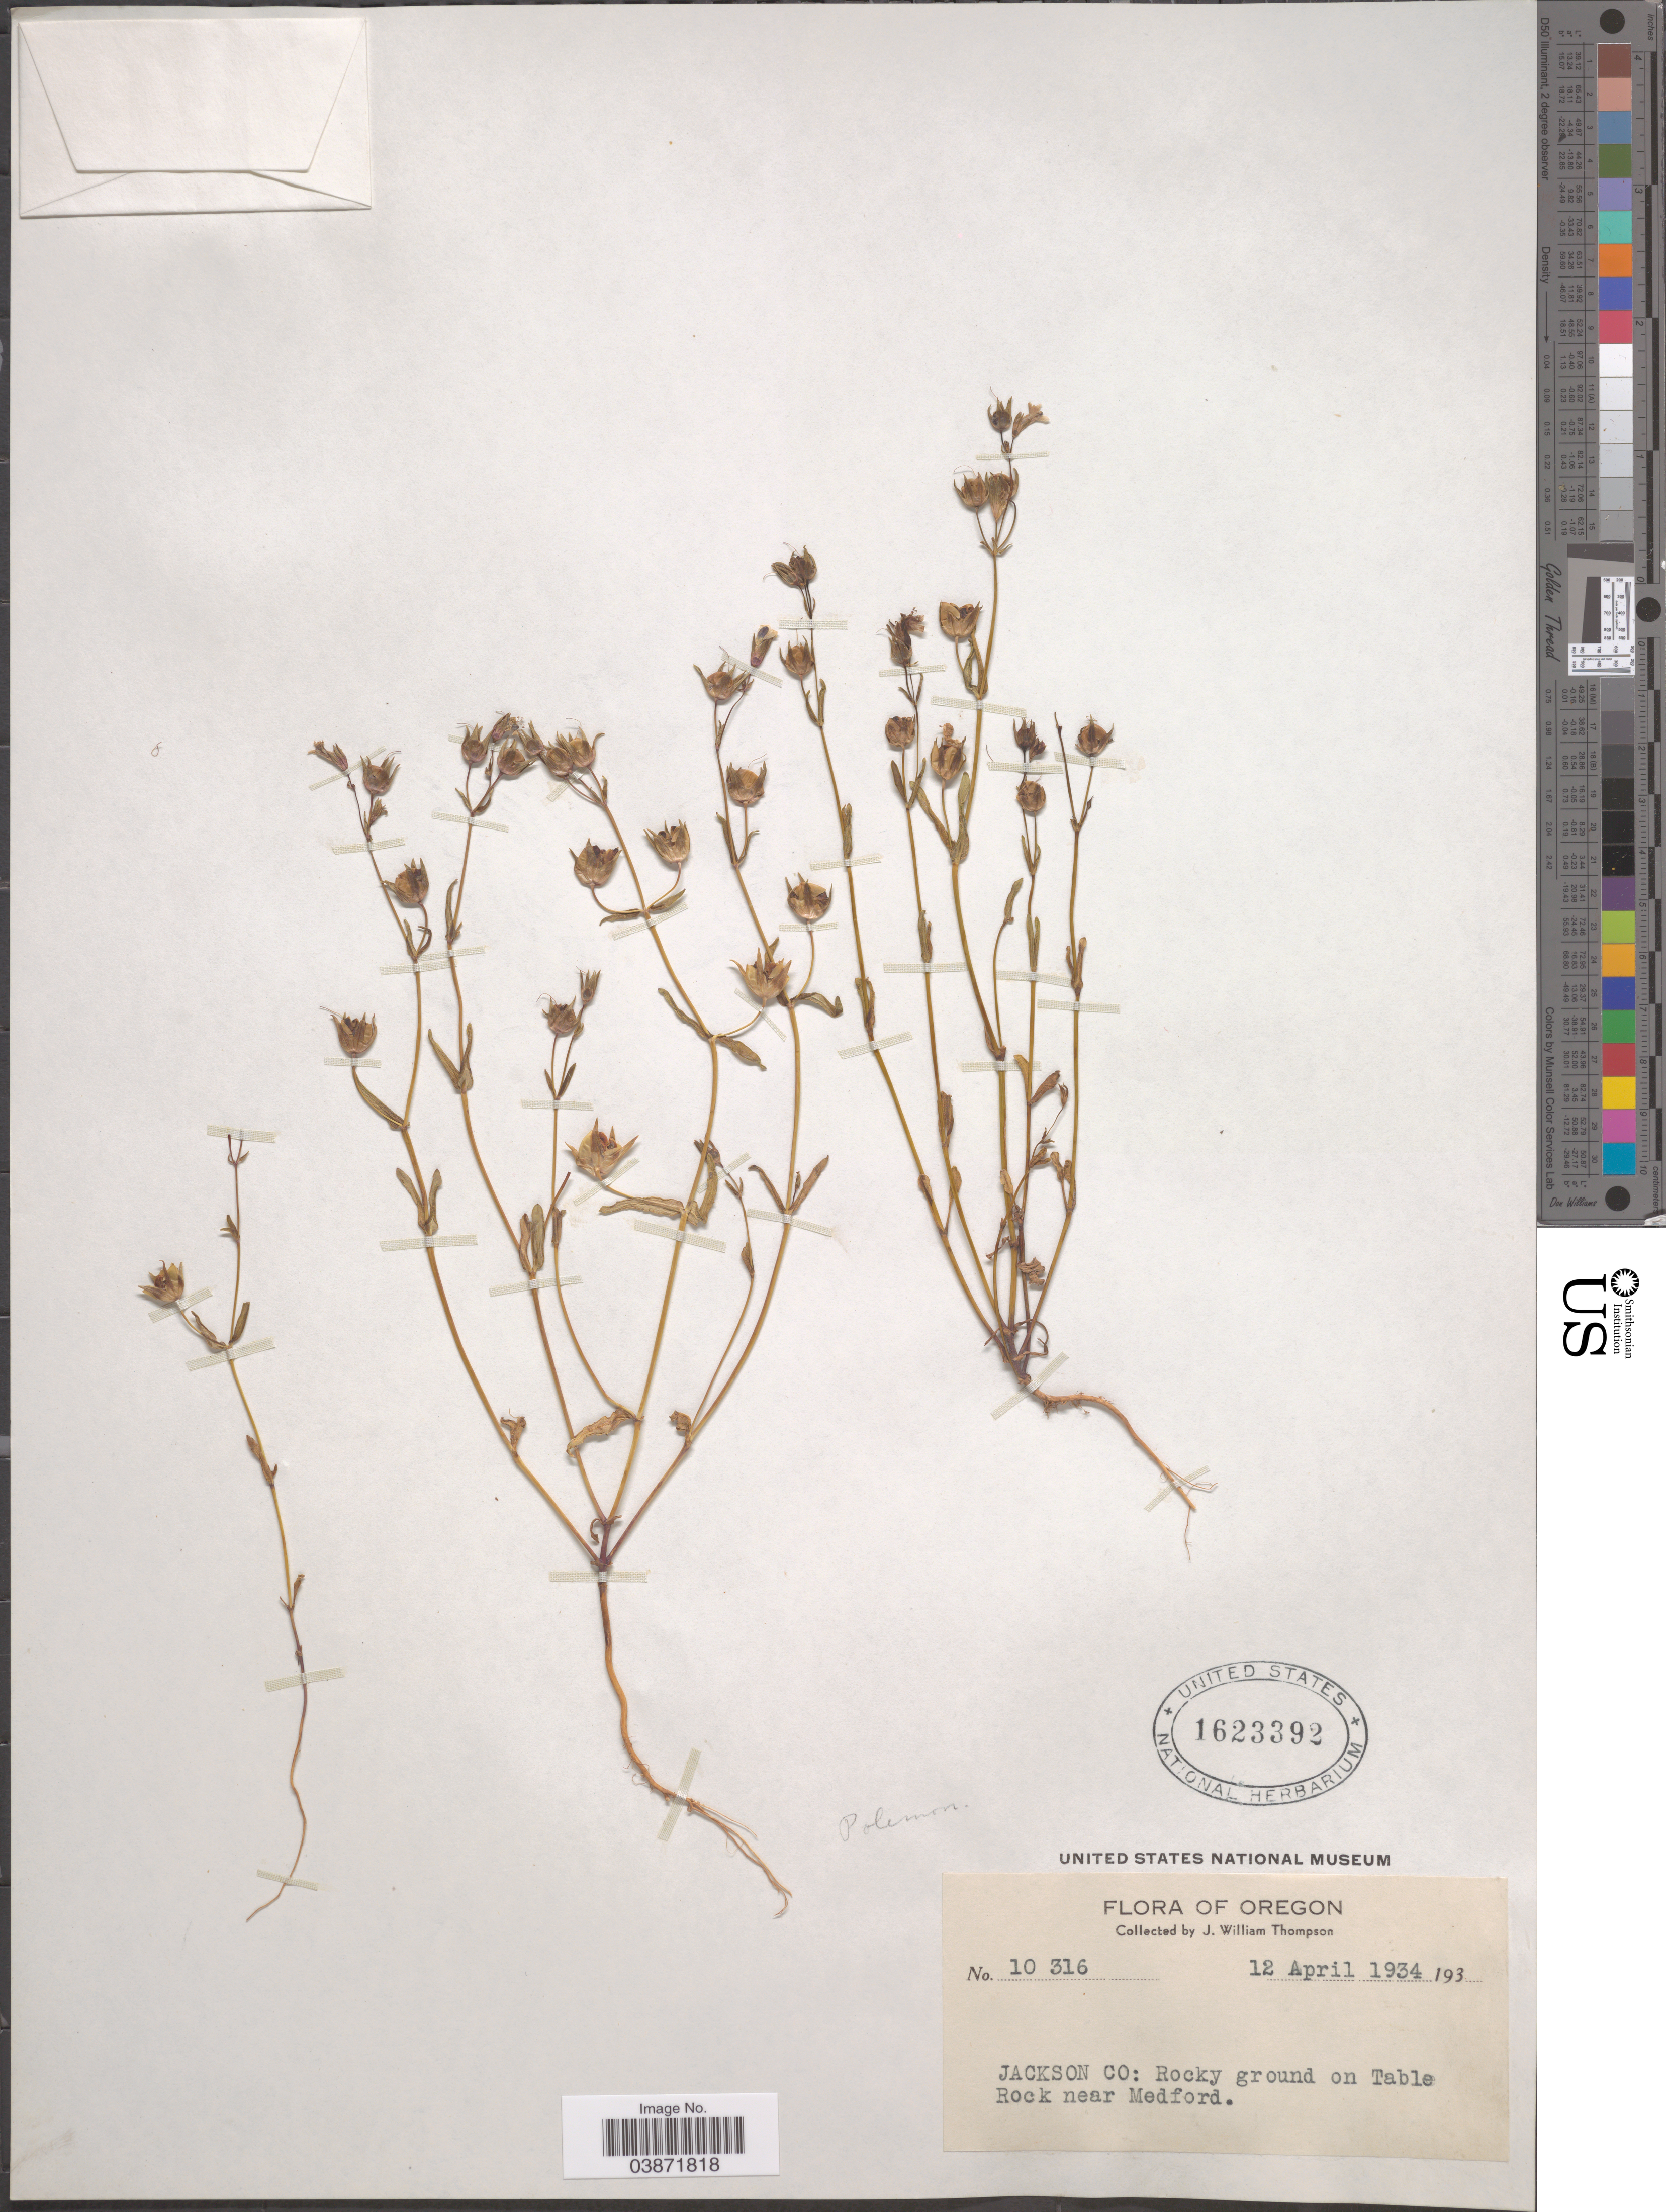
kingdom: Plantae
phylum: Tracheophyta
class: Magnoliopsida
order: Lamiales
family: Plantaginaceae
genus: Collinsia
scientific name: Collinsia sp.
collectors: J. W. Thompson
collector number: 10316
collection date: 1934-04-12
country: United States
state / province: Oregon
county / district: Jackson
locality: Jackson Co: on Table Rock near Medford.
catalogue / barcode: US 1623392